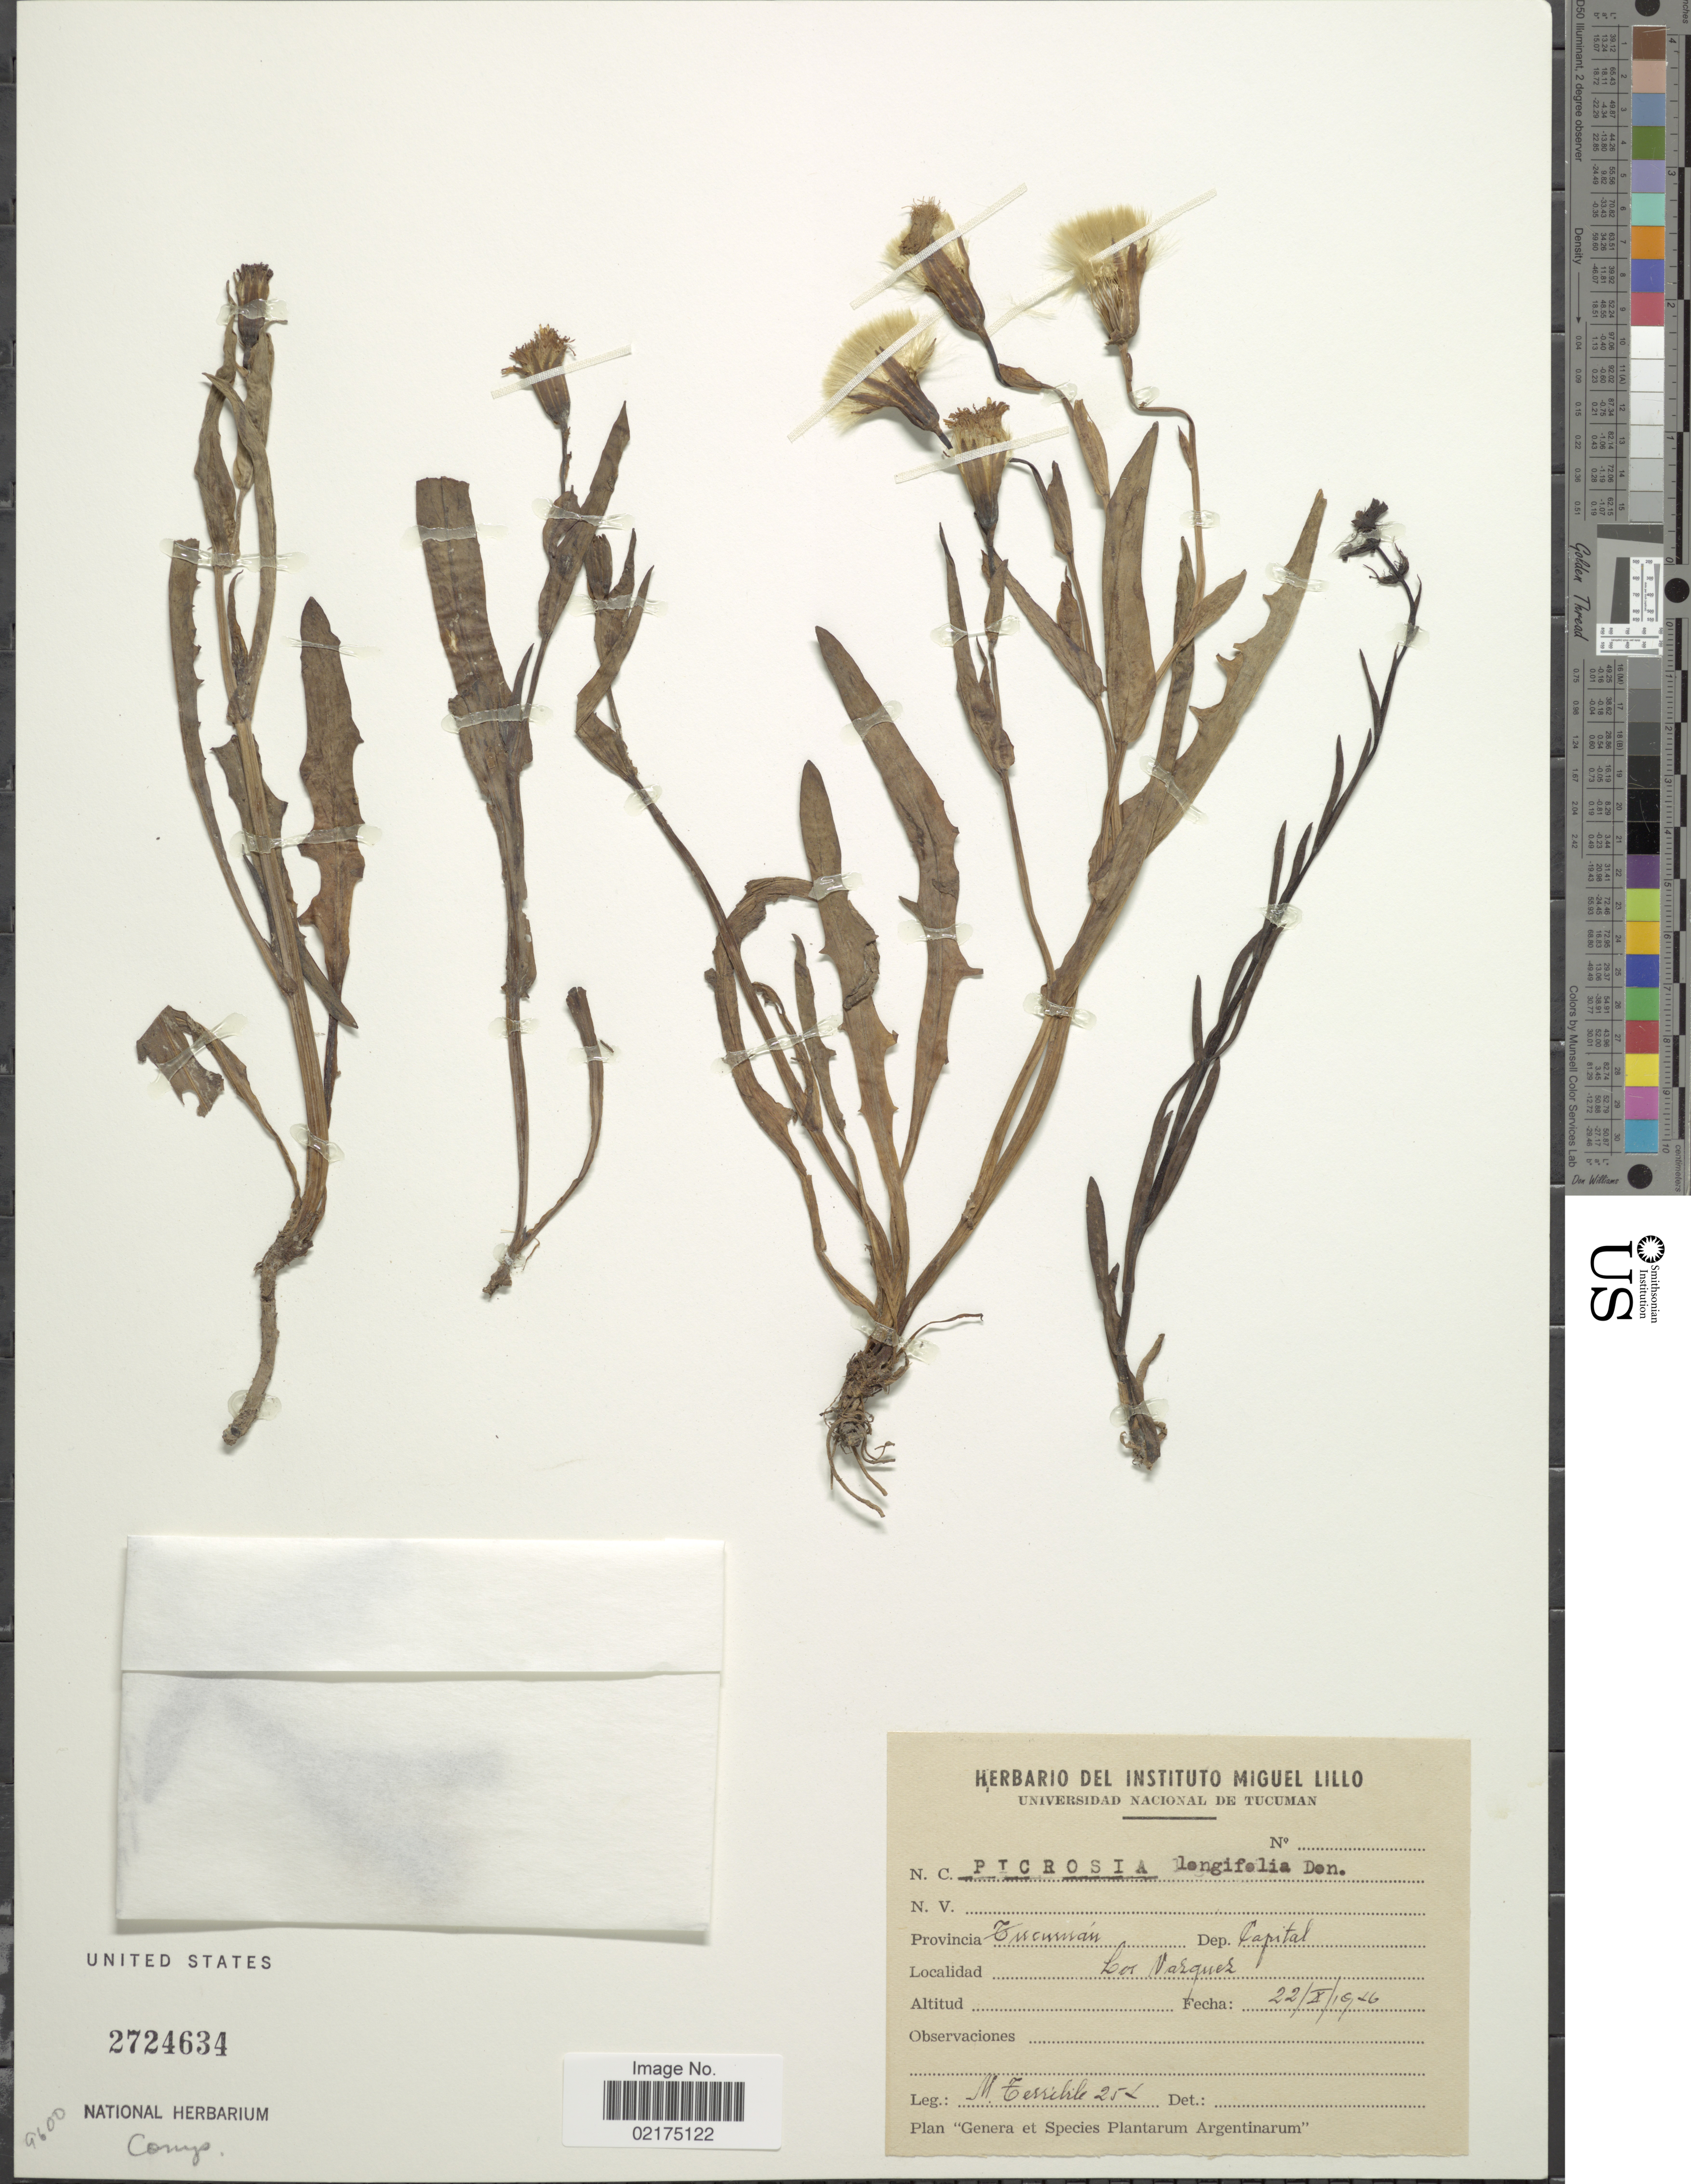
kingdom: Plantae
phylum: Tracheophyta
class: Magnoliopsida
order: Asterales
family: Asteraceae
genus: Picrosia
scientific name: Picrosia longifolia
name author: D. Don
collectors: M. Terribile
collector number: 251*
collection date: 1916-10-22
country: Argentina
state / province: Tucuman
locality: Dep. Capital, Los Vazquez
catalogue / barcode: US 2724634